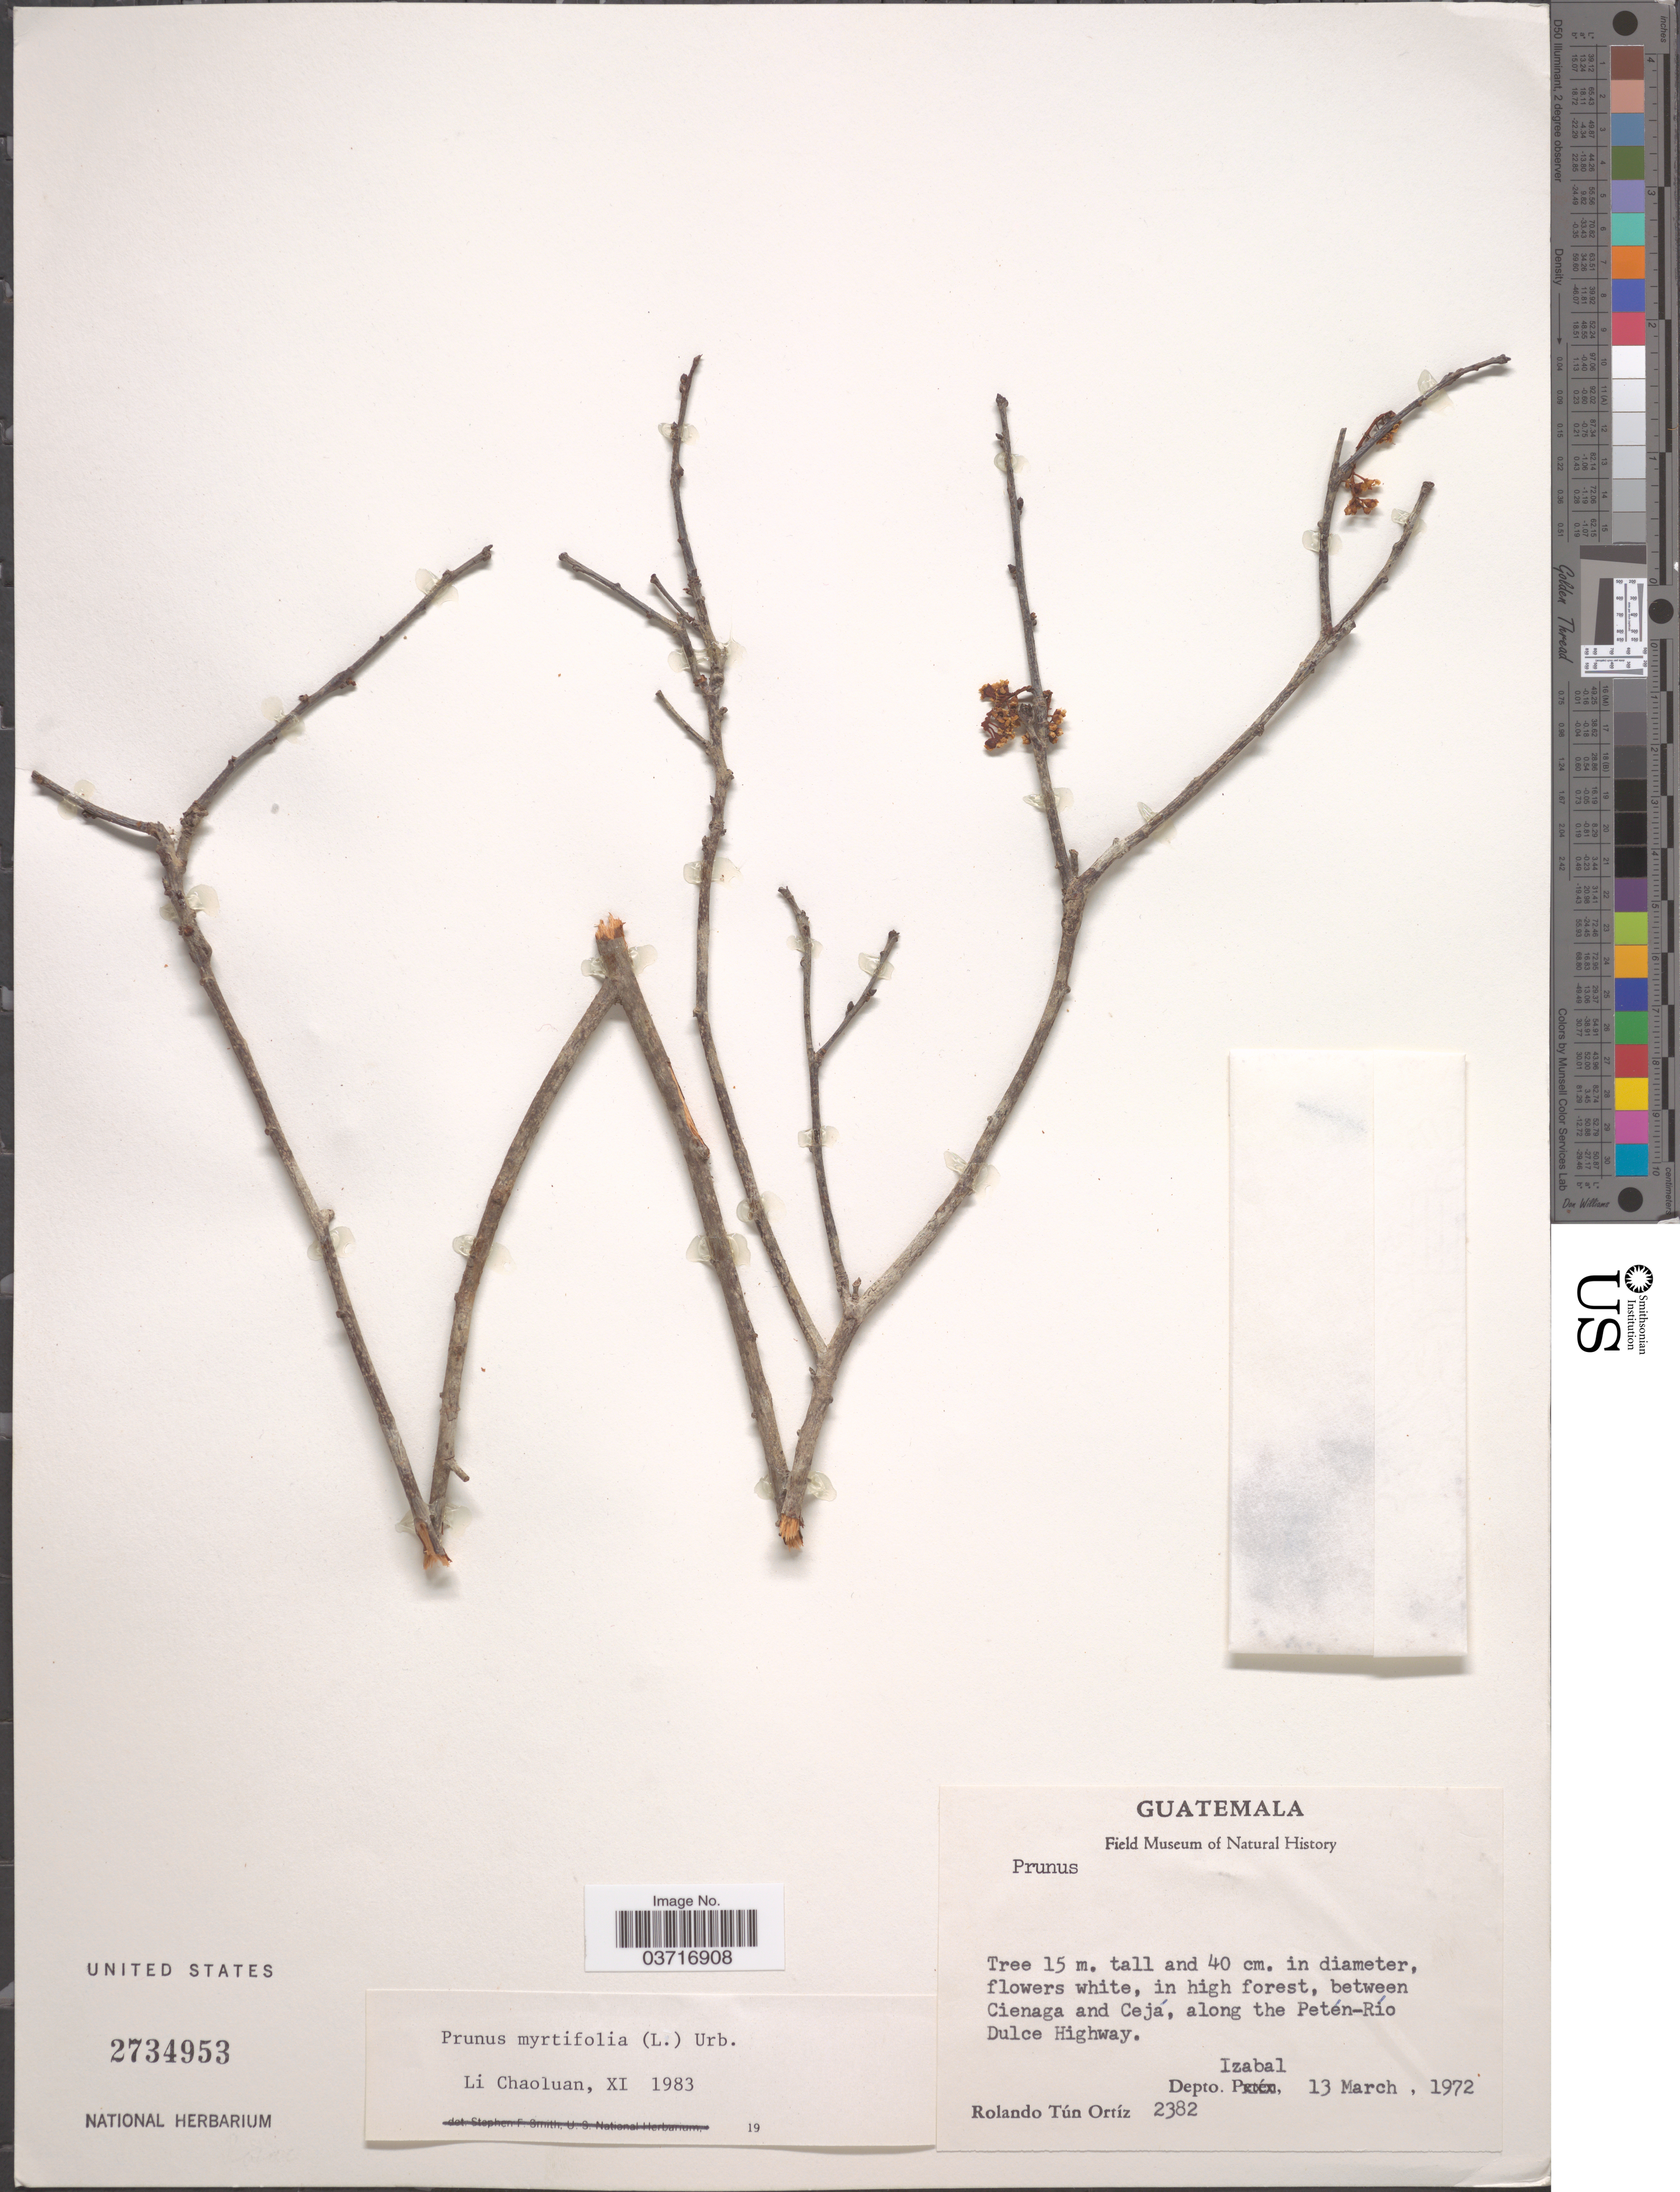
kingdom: Plantae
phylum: Tracheophyta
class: Magnoliopsida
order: Rosales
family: Rosaceae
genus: Prunus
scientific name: Prunus myrtifolia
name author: (L.) Urb.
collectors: R. Ortiz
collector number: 2382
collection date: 1972-03-13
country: Guatemala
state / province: Izabal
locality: In high forest, between Cienaga and Cejá, along the Petén-Río Dulce Highway. Depto. Izabal.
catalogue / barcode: US 2734953